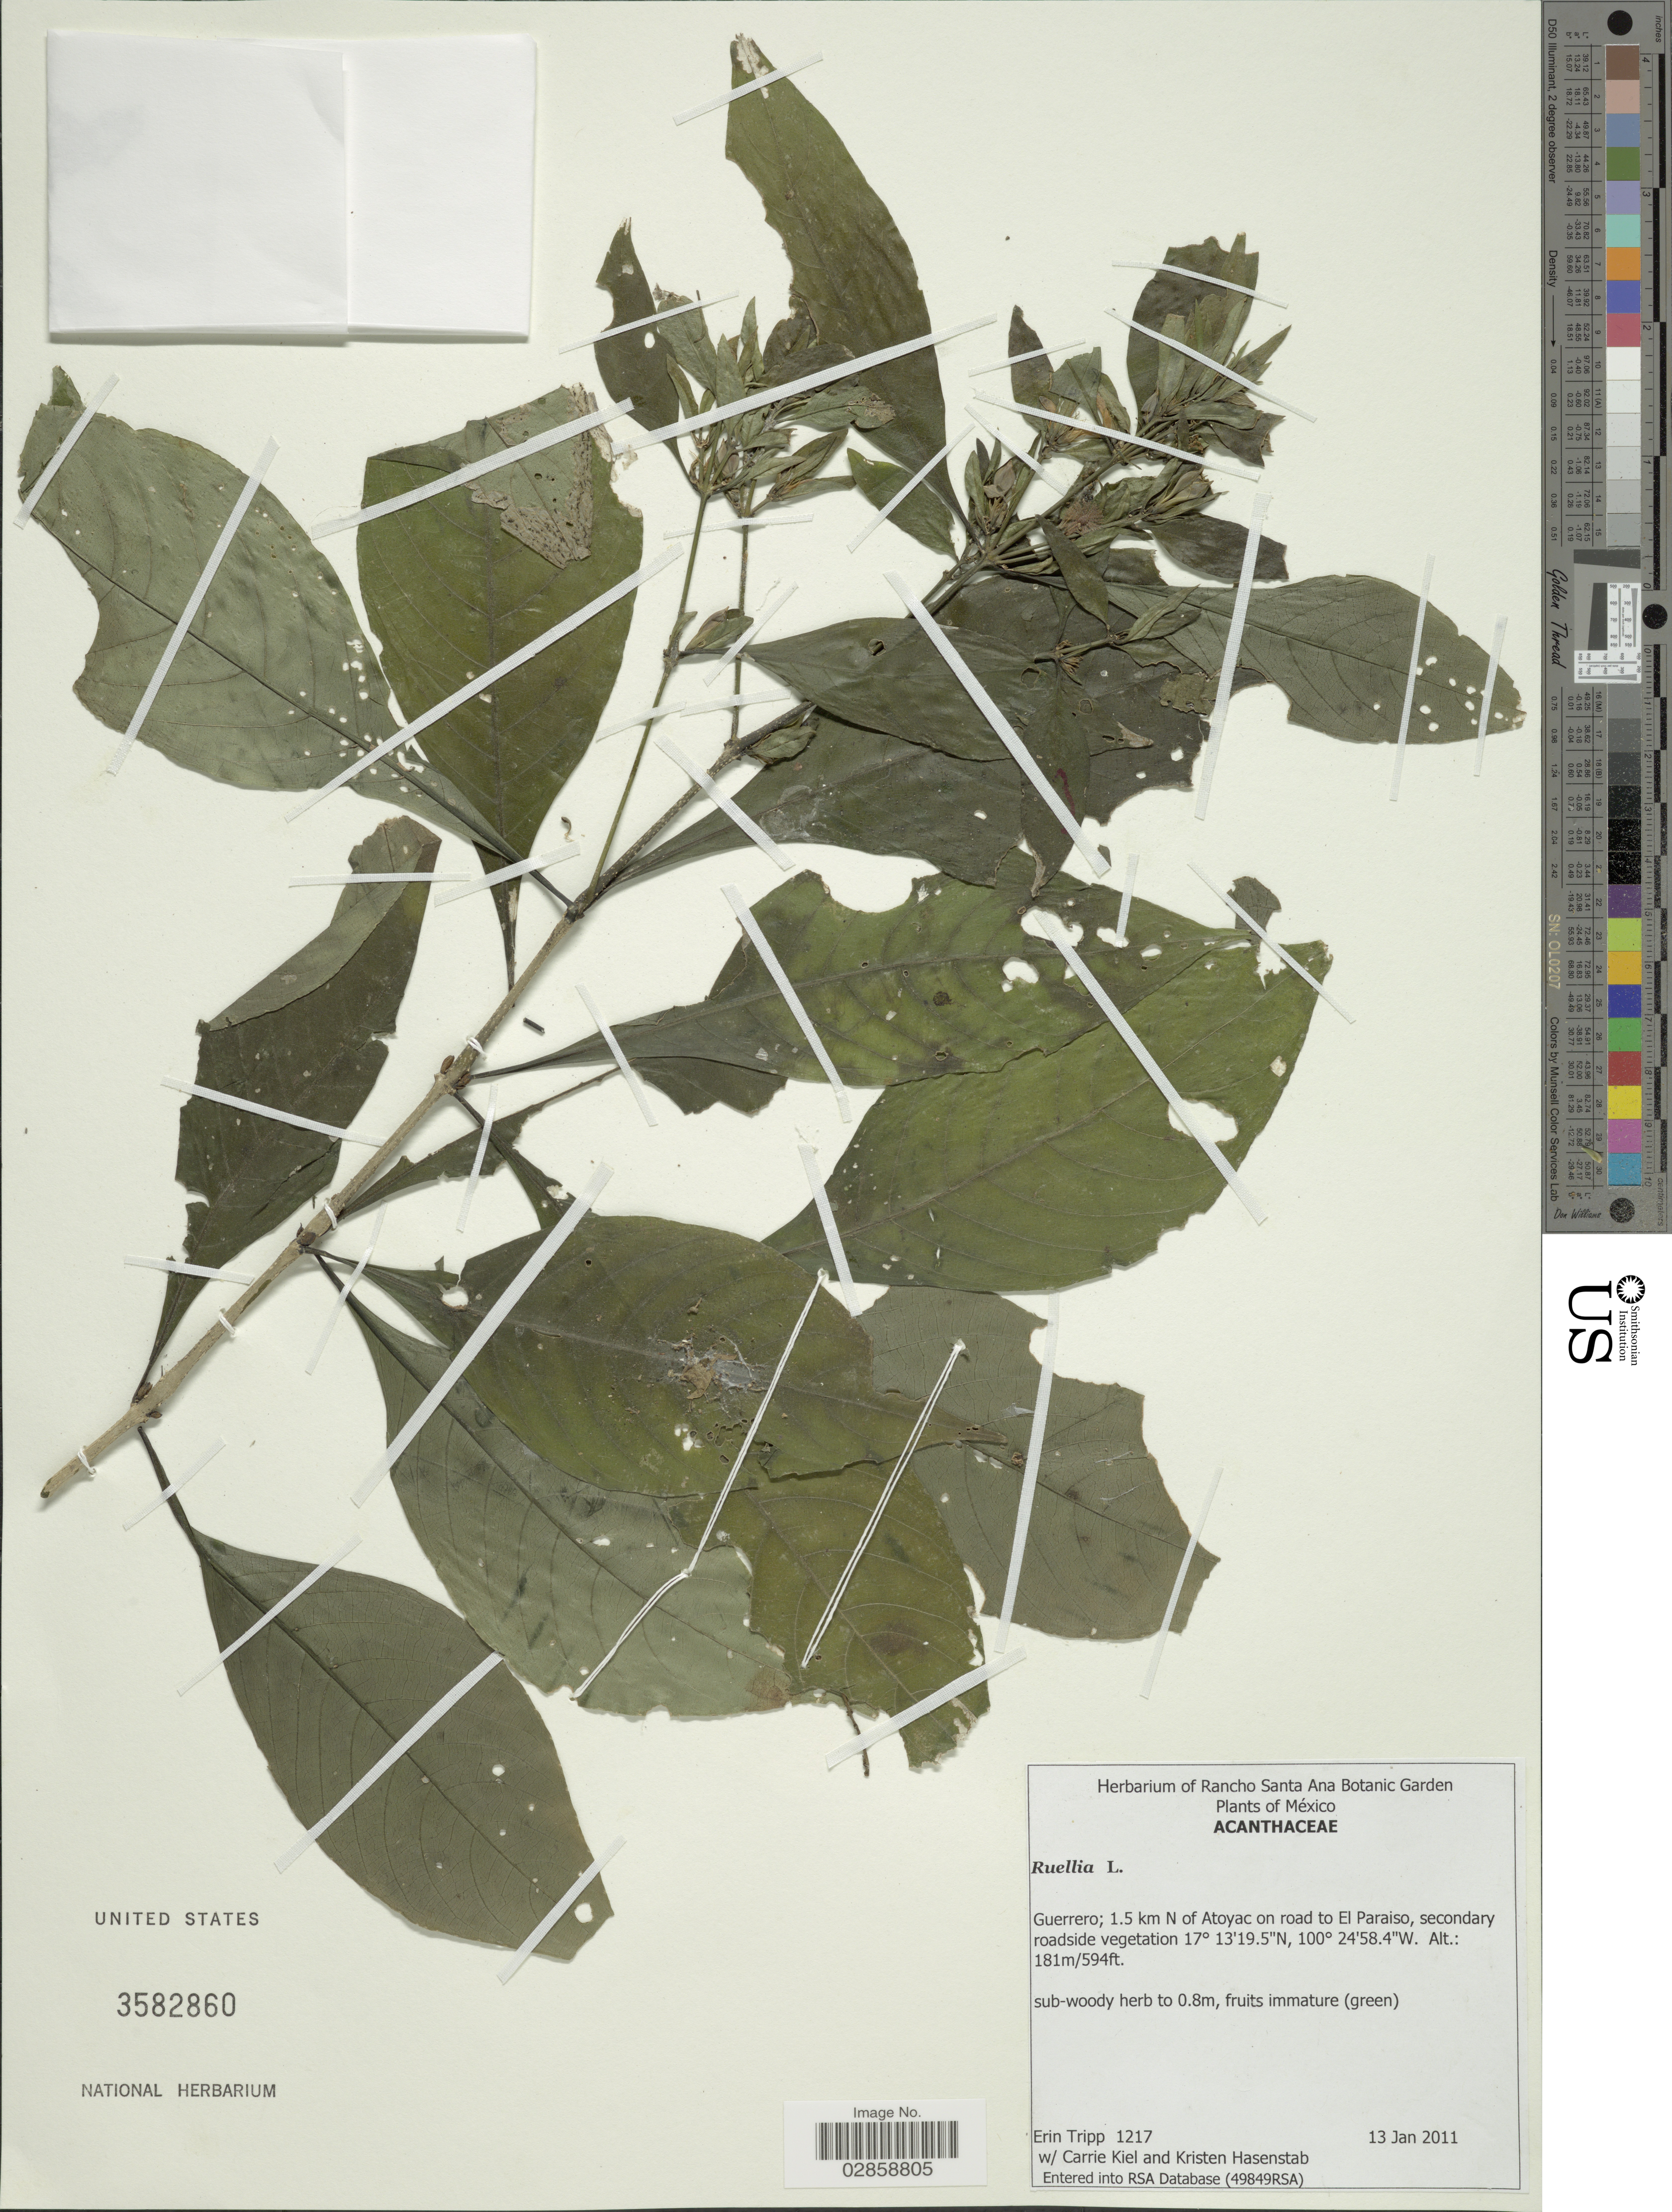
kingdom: Plantae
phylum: Tracheophyta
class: Magnoliopsida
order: Lamiales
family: Acanthaceae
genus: Ruellia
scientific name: Ruellia sp.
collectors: E. Tripp, C. Kiel & K. Hasenstab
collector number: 1217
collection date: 2011-01-13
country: Mexico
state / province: Guerrero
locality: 1.5 km N of Atoyac on road to El Paraiso.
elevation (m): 181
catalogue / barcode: US 3582860